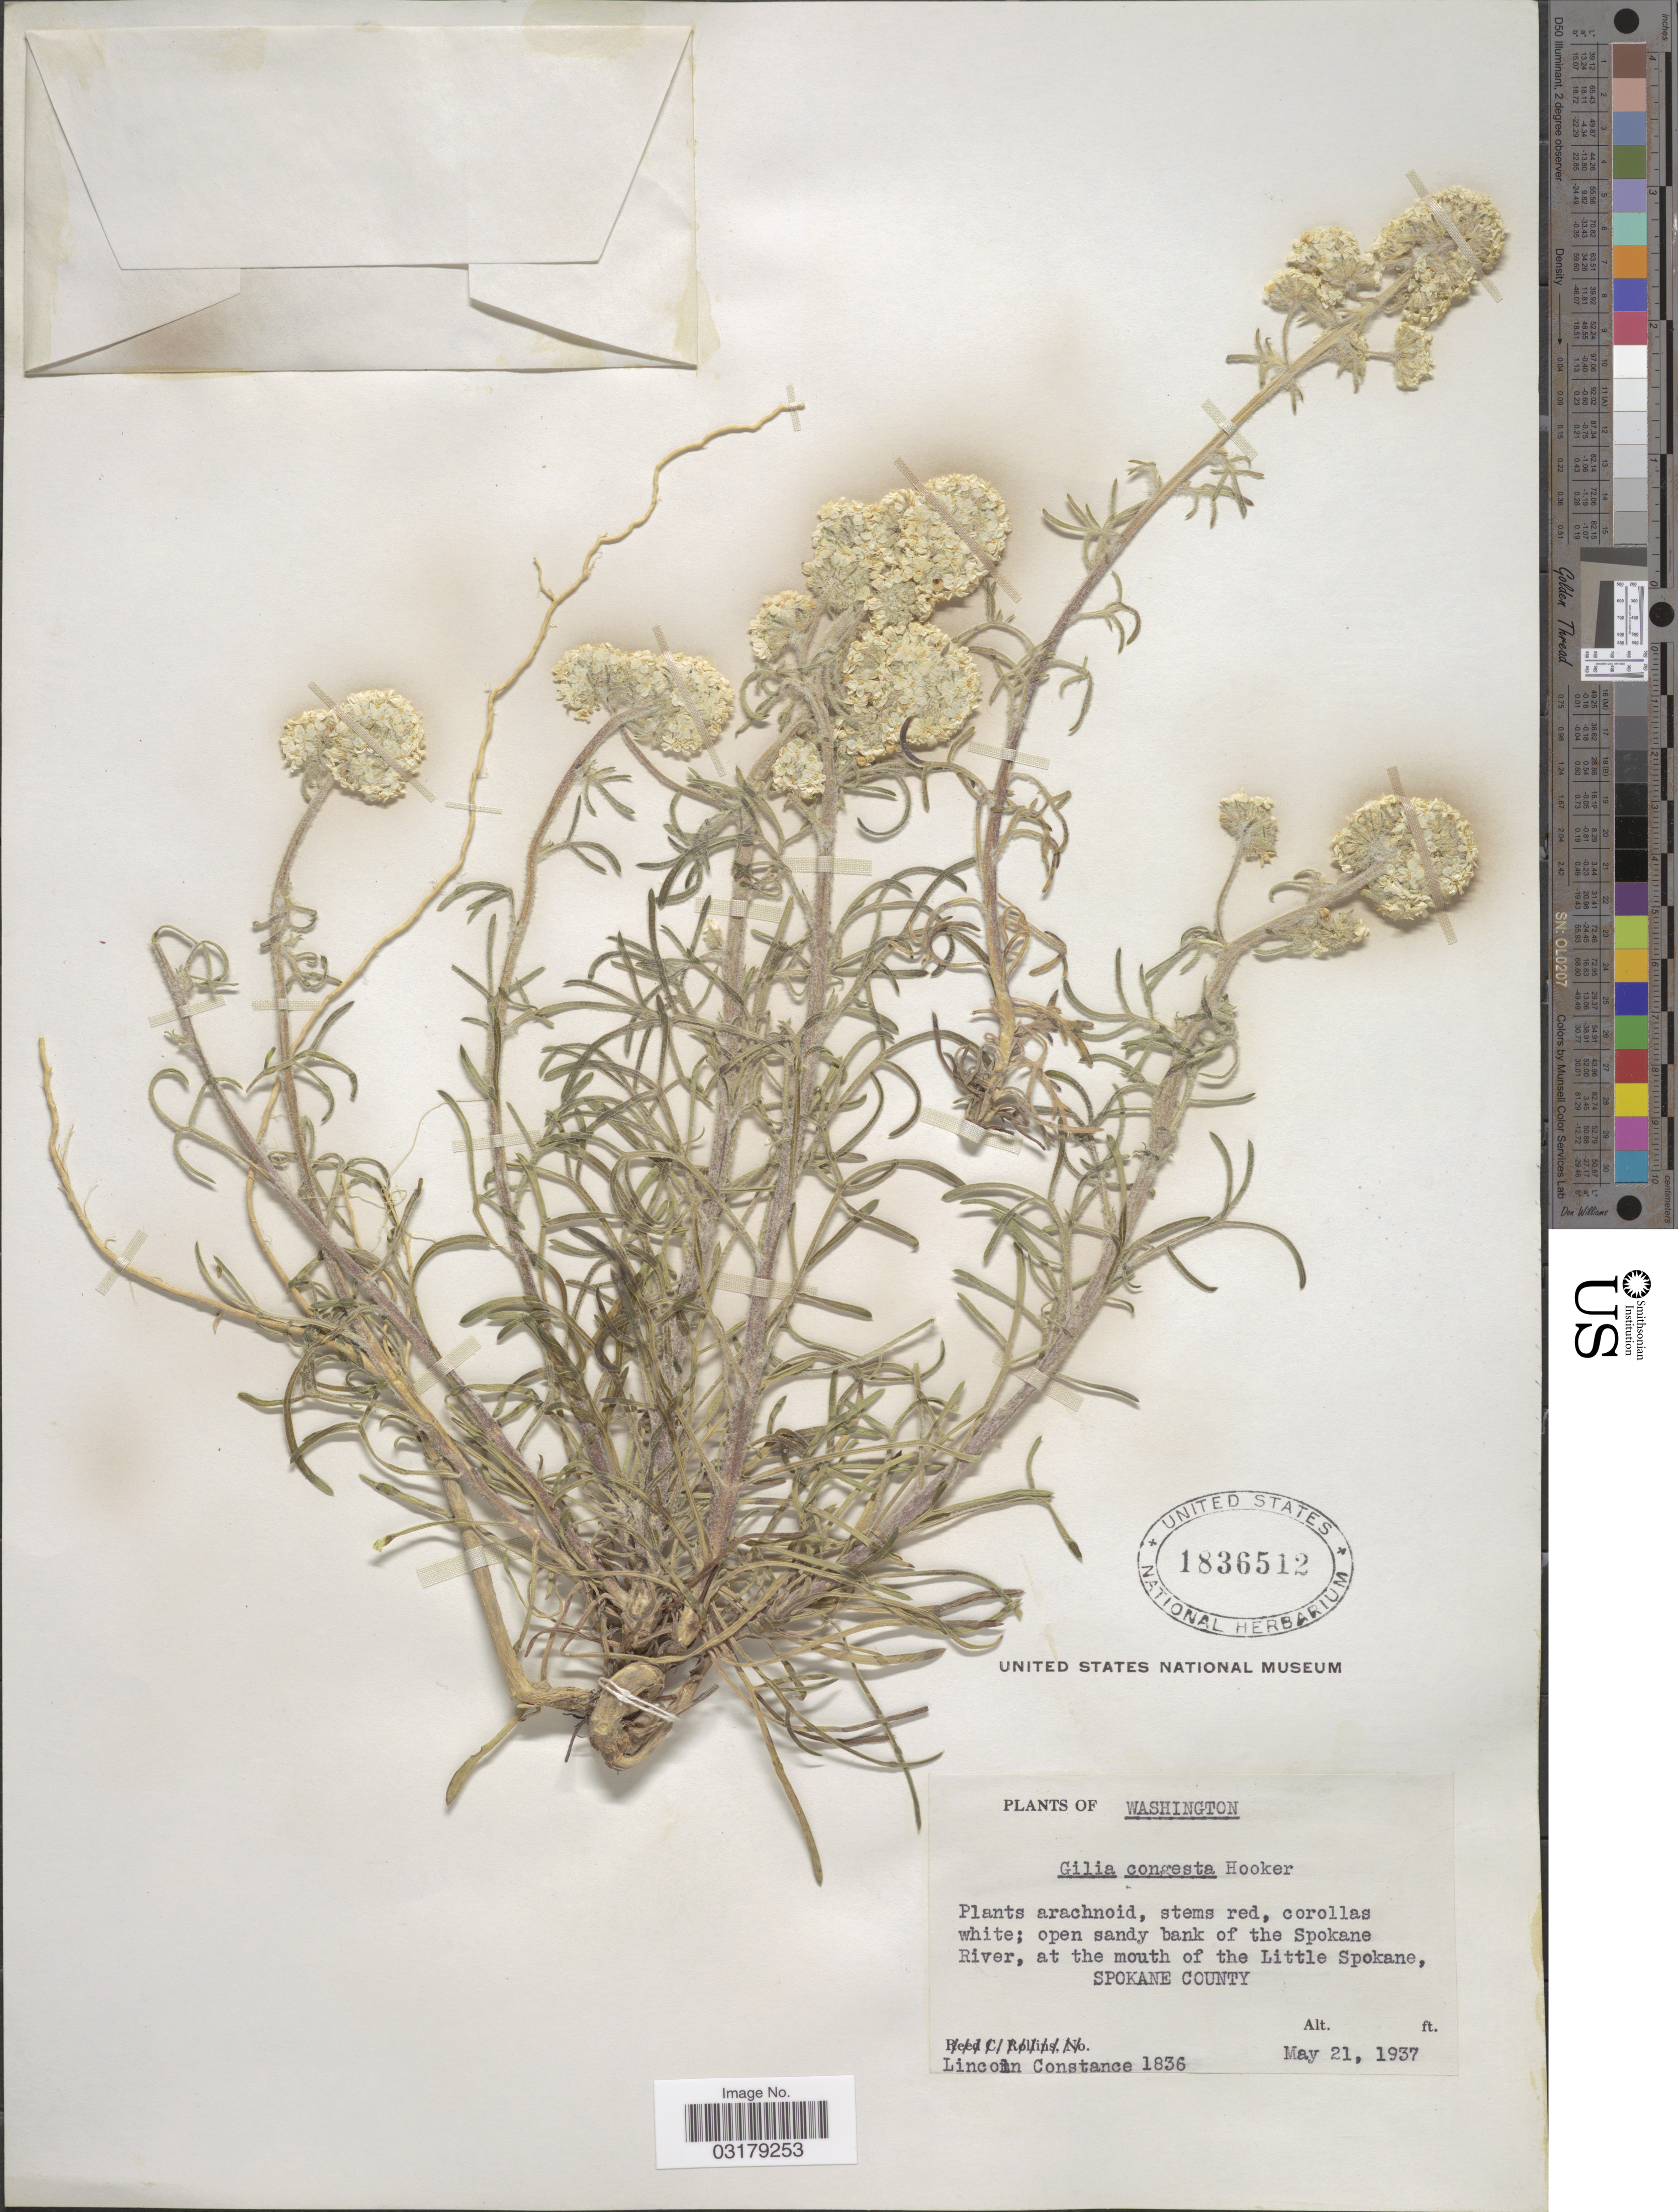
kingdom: Plantae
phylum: Tracheophyta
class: Magnoliopsida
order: Ericales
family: Polemoniaceae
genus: Ipomopsis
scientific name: Ipomopsis congesta subsp. congesta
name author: (Hook.) V.E. Grant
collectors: L. Constance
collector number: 1836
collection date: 1937-05-21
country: United States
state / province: Washington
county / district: Spokane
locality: Open sandy bank of the Spokane River, at the mouth of the Little Spokane, SPOKANE COUNTY.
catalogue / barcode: US 1836512